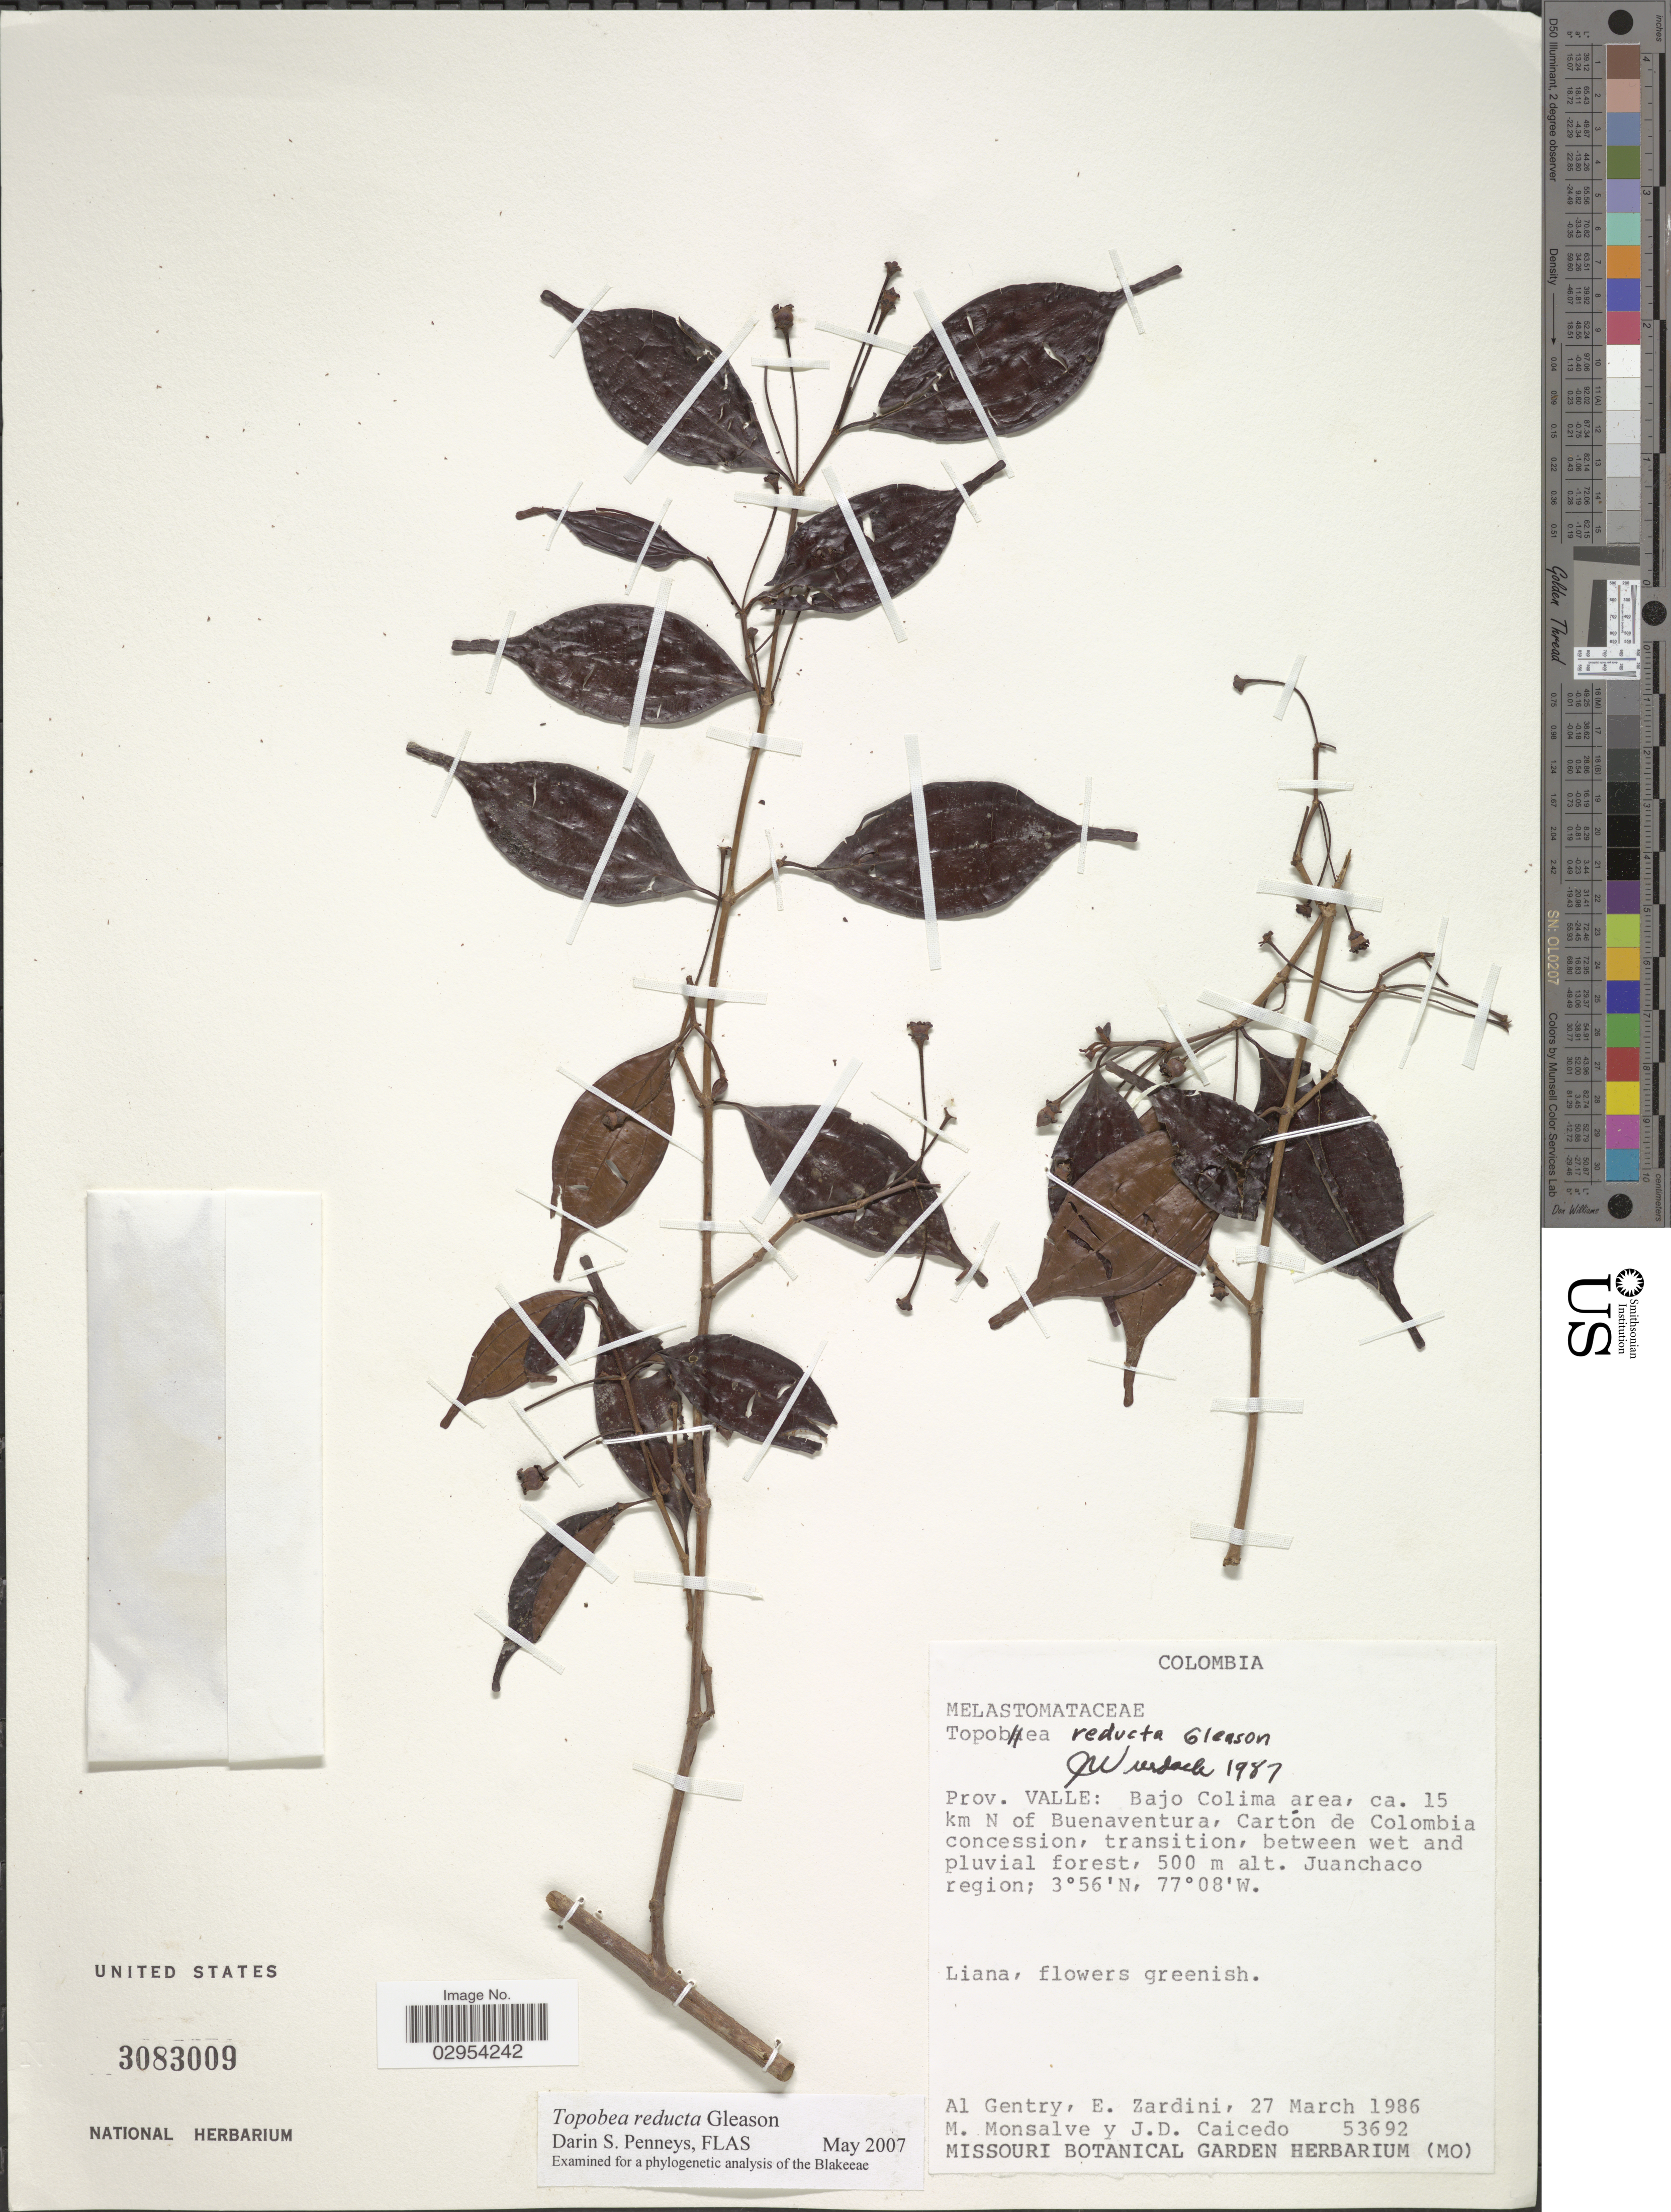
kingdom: Plantae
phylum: Tracheophyta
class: Magnoliopsida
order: Myrtales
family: Melastomataceae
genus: Topobea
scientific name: Topobea reducta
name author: Gleason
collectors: A. H. Gentry, E. Zardini, M. Monsalve & J. Caicedo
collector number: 53692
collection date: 1986-03-27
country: Colombia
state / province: Valle del Cauca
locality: Bajo Colima area, ca. 15 km N of Buenaventura, Cartón de Colombia concession, transition, between wet and pluvial forest. Juanchaco region.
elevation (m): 500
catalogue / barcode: US 3083009